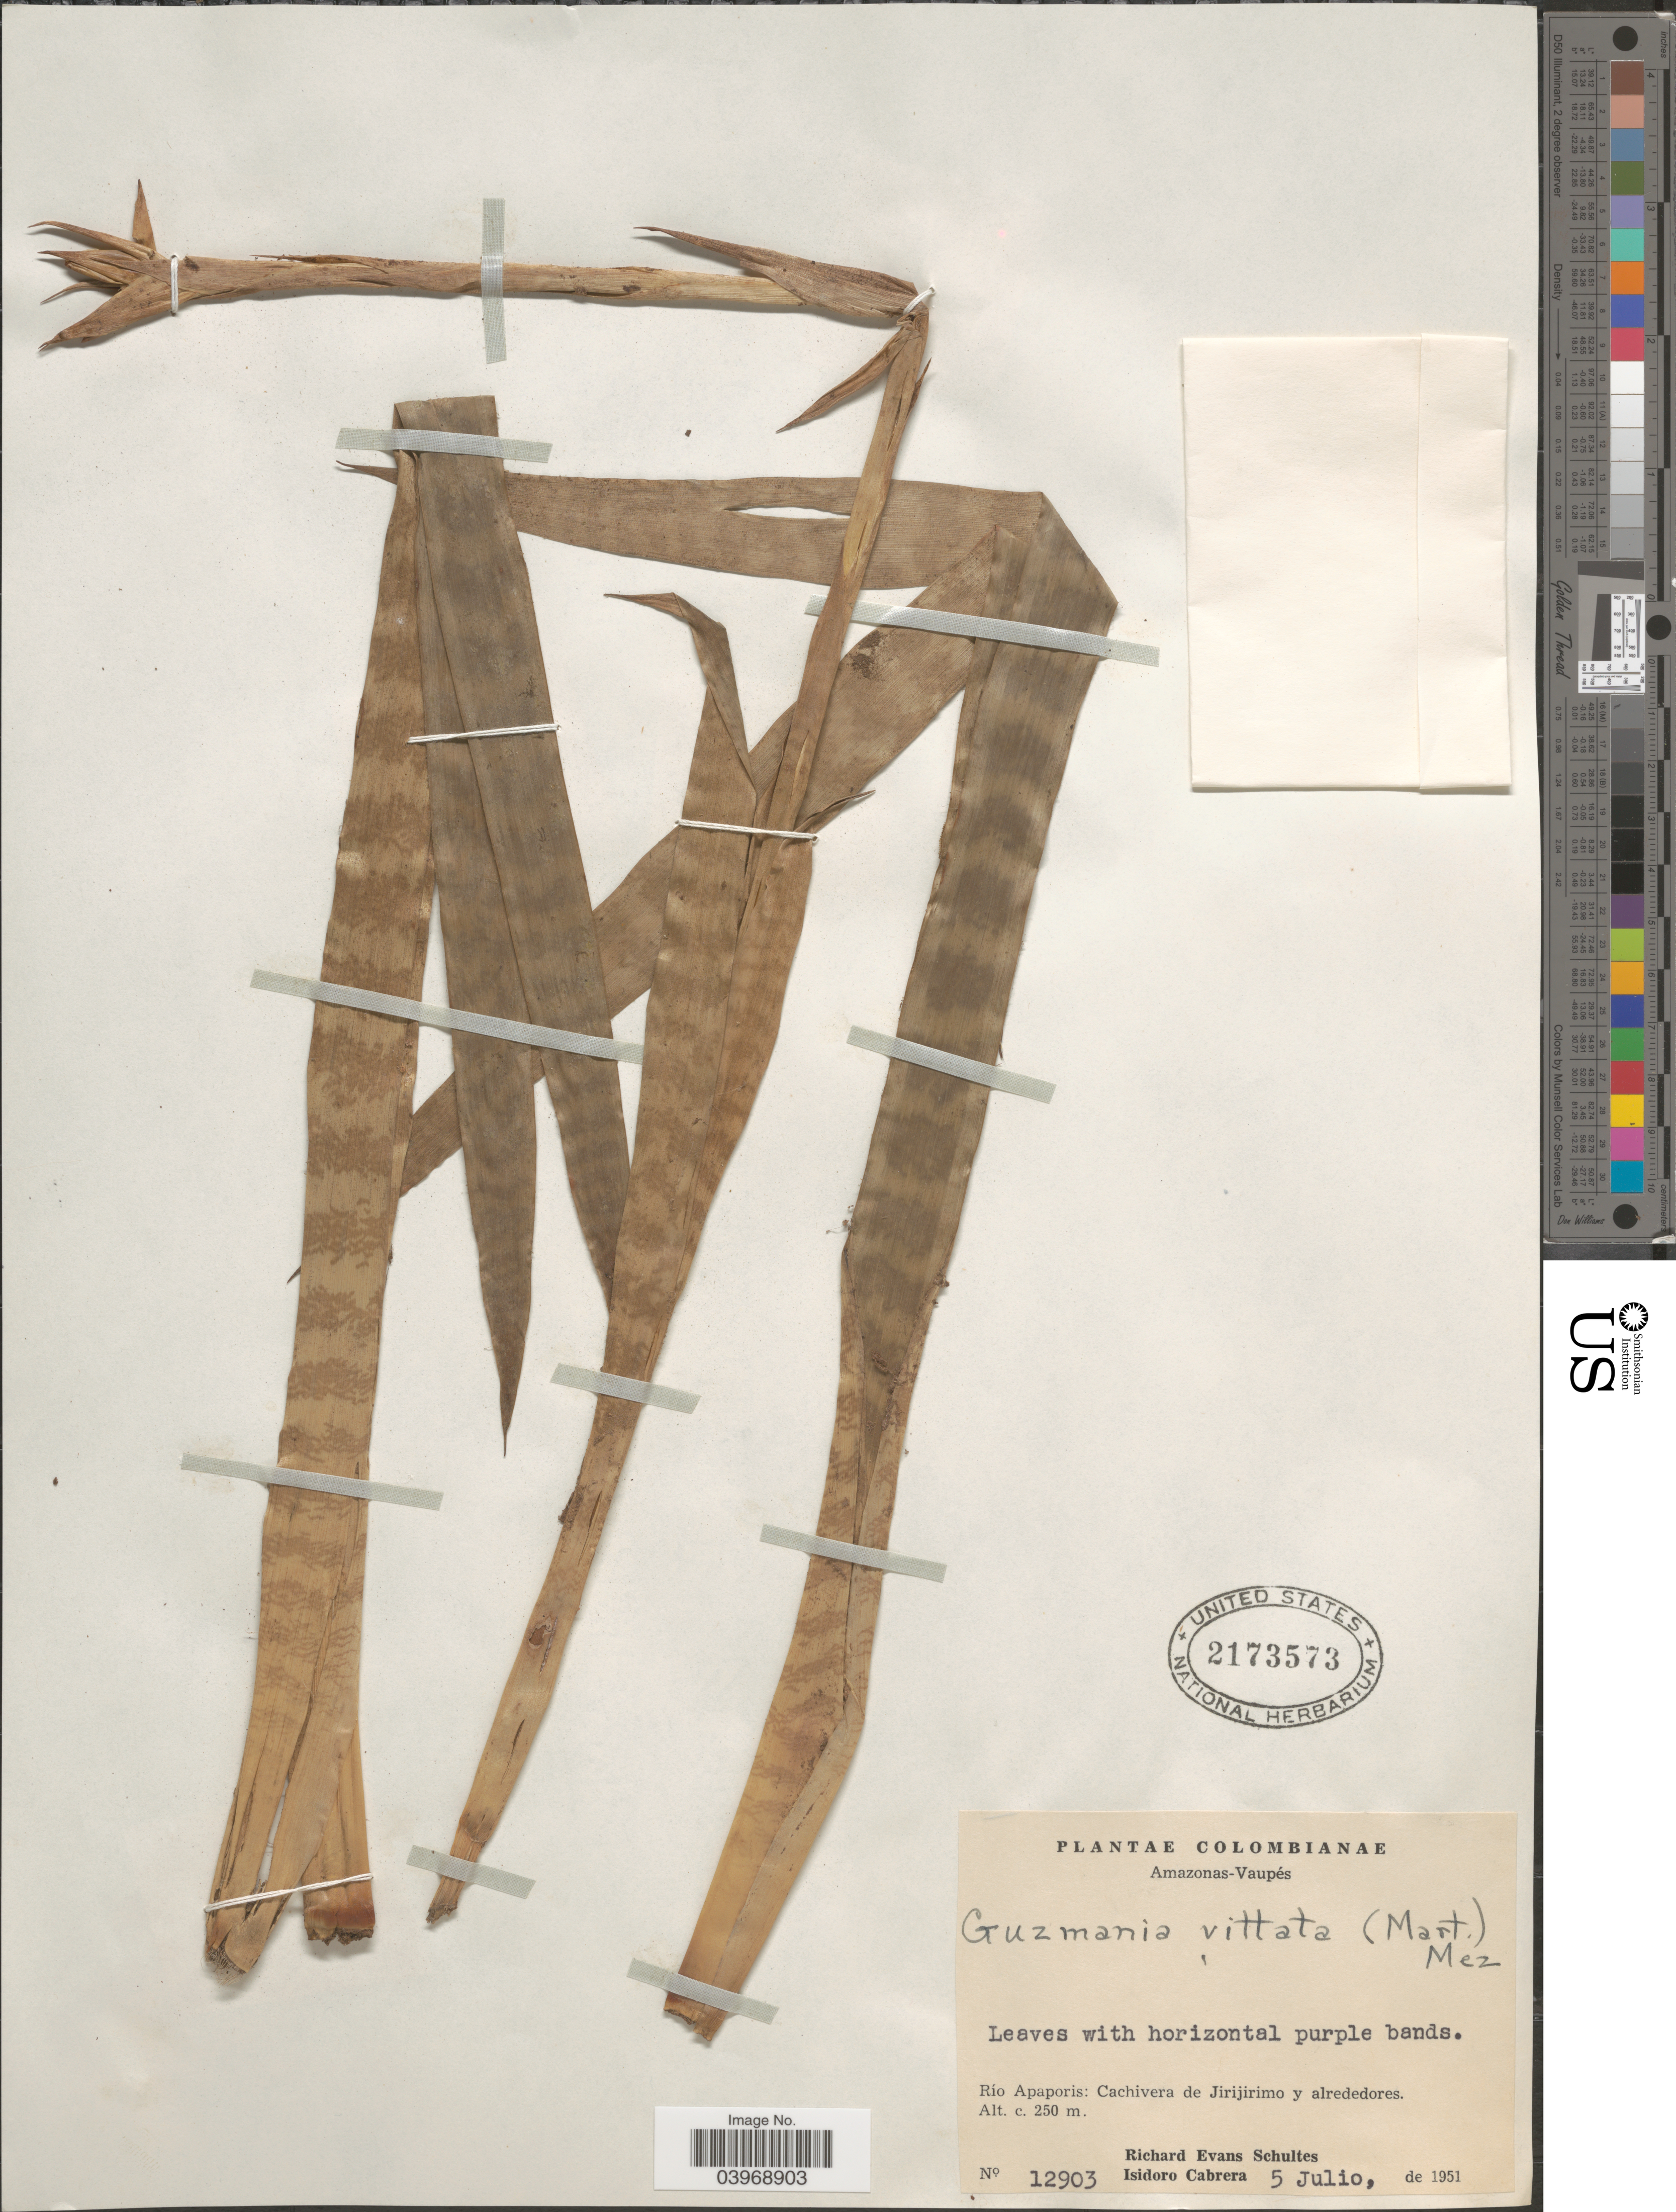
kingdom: Plantae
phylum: Tracheophyta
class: Liliopsida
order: Poales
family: Bromeliaceae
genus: Guzmania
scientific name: Guzmania vittata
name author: (Mart. ex Schult. f.) Mez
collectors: R. E. Schultes & I. Cabrera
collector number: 12903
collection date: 1951-07-05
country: Colombia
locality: Amazonas-Vaupés. Río Apaporis: Cachivera de Jirijirimo y alrededores.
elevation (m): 250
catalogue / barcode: US 2173573